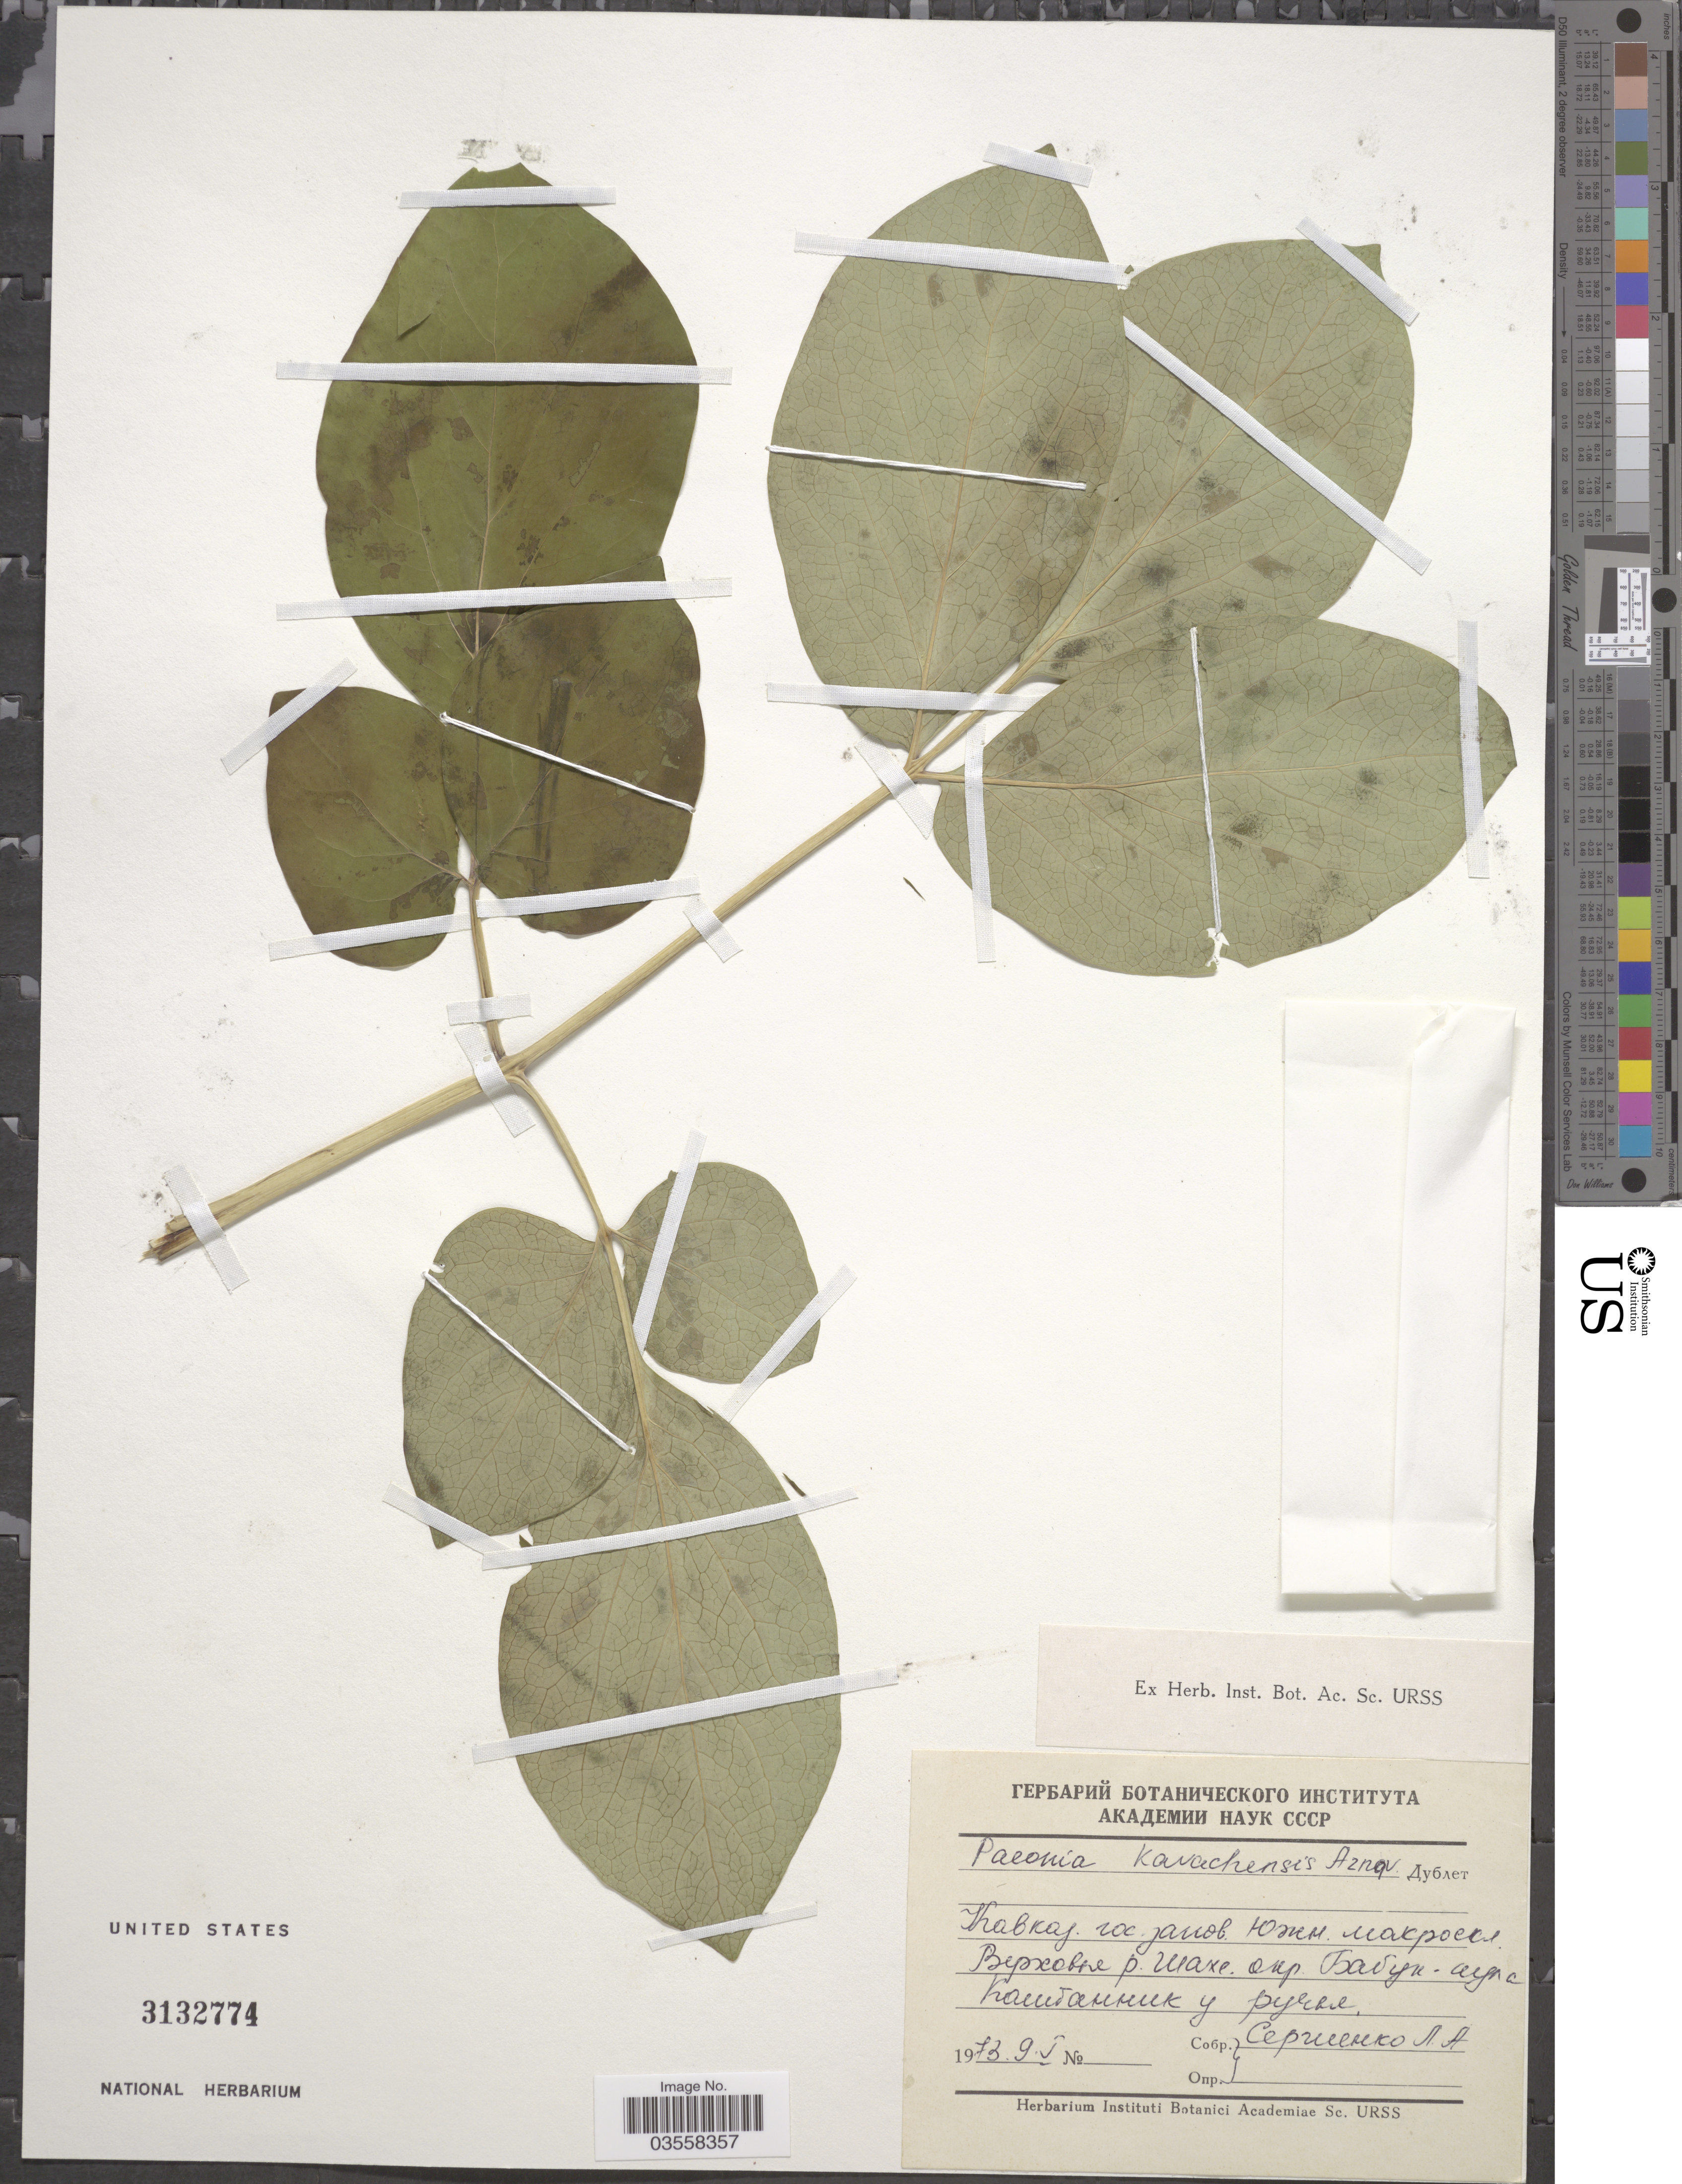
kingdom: Plantae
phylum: Tracheophyta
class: Magnoliopsida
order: Saxifragales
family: Paeoniaceae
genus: Paeonia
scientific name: Paeonia daurica subsp. macrophylla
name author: (Albov) D.Y. Hong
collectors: L. Sergienko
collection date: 1973-05-09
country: Russian Federation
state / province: Krasnodar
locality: River Shakhe, vicinity of Babuk-Aul.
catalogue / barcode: US 3132774